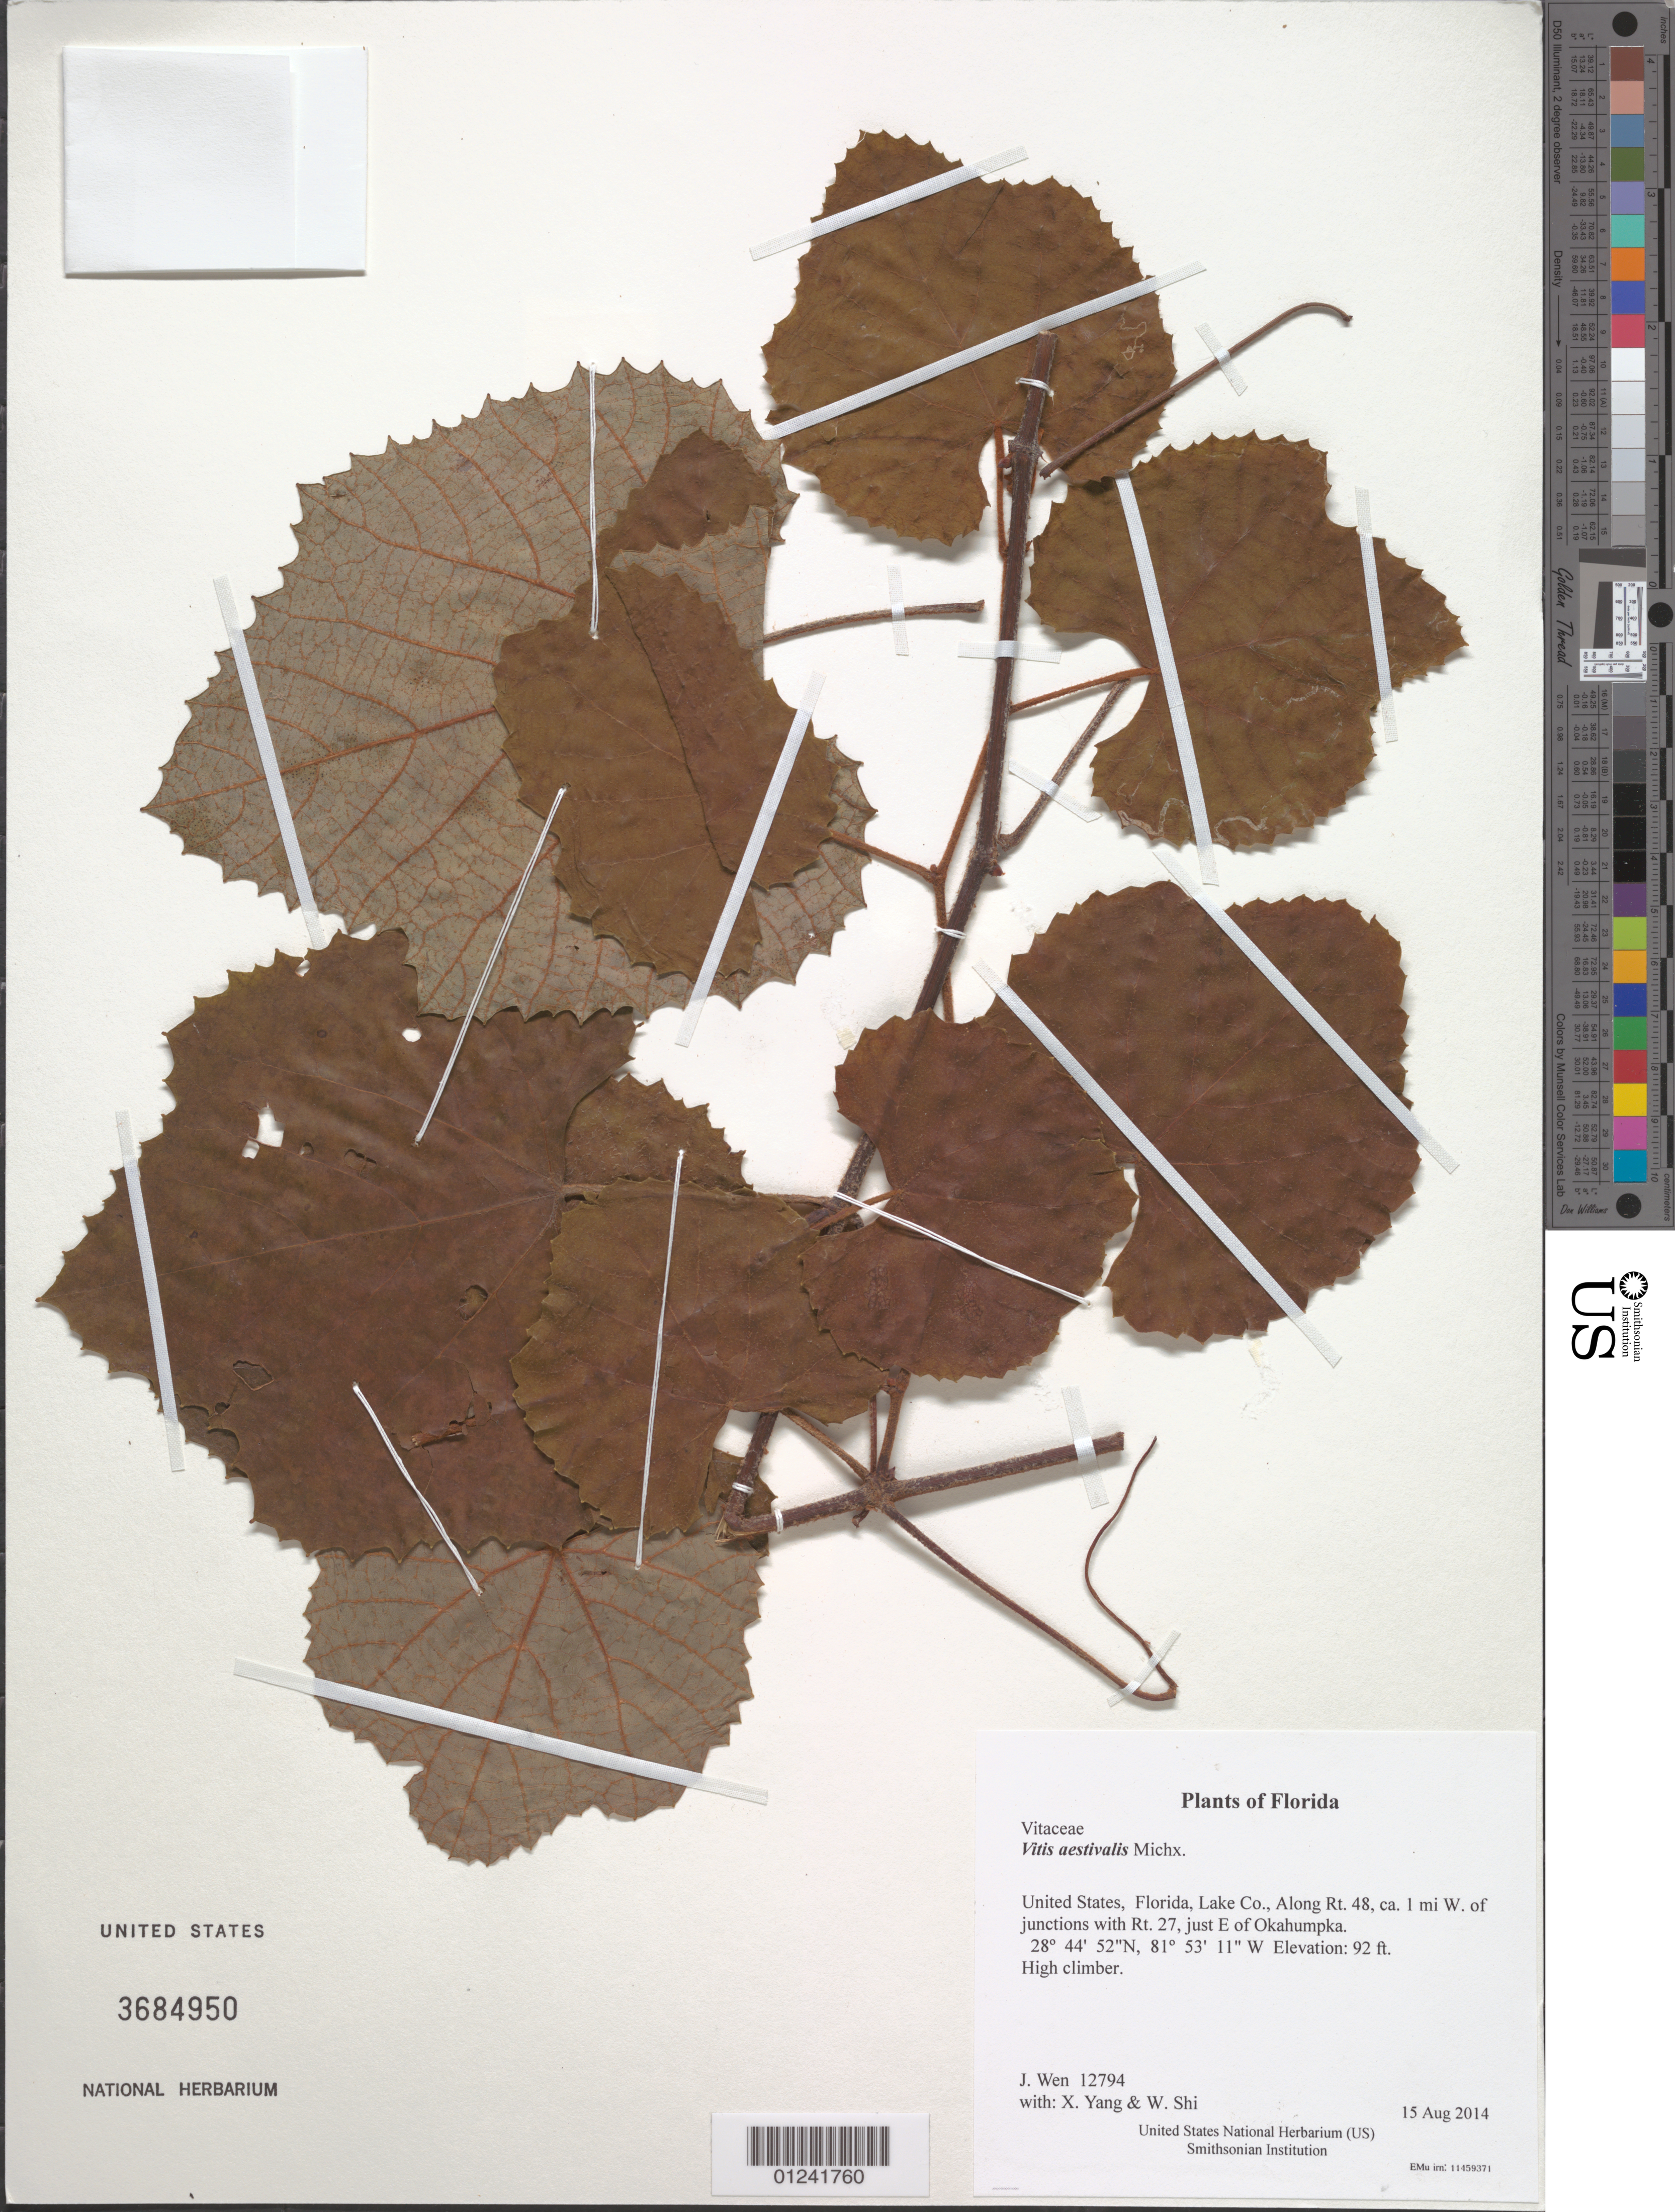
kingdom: Plantae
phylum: Tracheophyta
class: Magnoliopsida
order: Vitales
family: Vitaceae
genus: Vitis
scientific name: Vitis aestivalis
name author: Michx.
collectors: J. Wen, X. Yang & W. Shi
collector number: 12794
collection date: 2014-08-15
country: United States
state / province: Florida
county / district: Lake Co.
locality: Along Rt. 48, ca. 1 mi W. of junctions with Rt. 27, just E of Okahumpka.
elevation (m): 28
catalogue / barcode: US 3684950